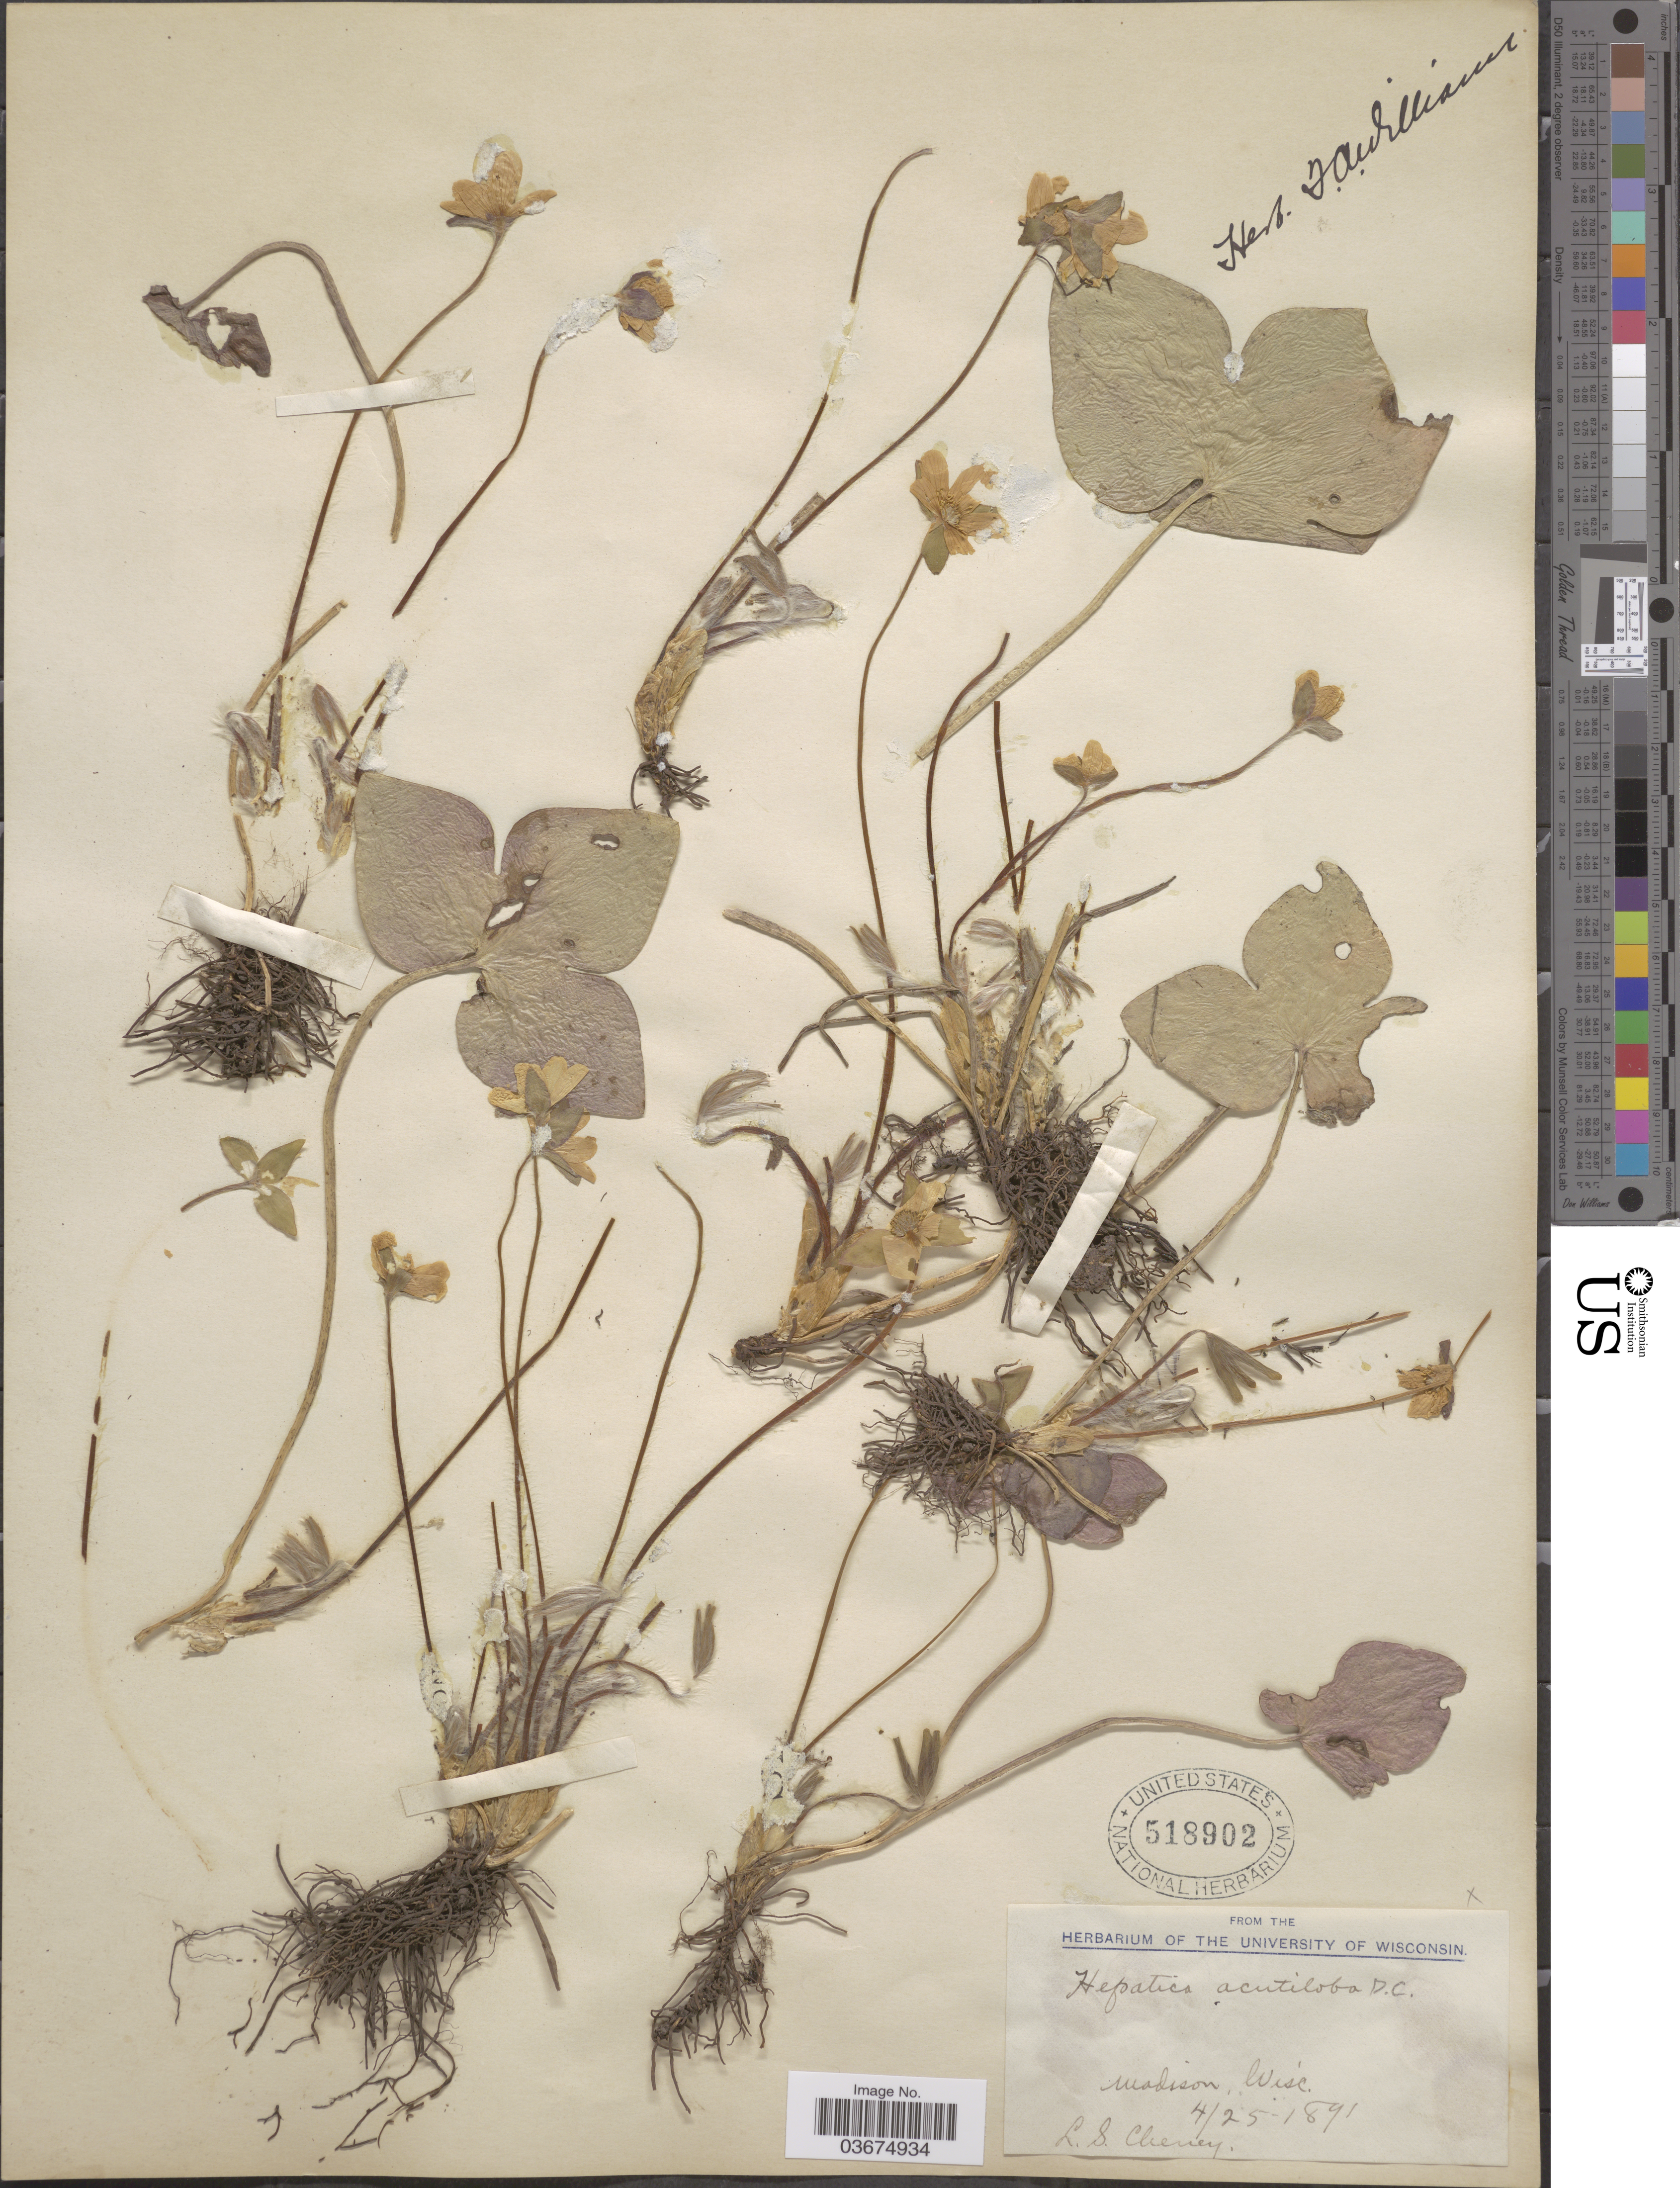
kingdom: Plantae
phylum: Tracheophyta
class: Magnoliopsida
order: Ranunculales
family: Ranunculaceae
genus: Hepatica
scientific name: Hepatica acutiloba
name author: DC.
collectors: L. Cheney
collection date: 1891-04-25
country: United States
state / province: Wisconsin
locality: Madison.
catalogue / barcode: US 518902